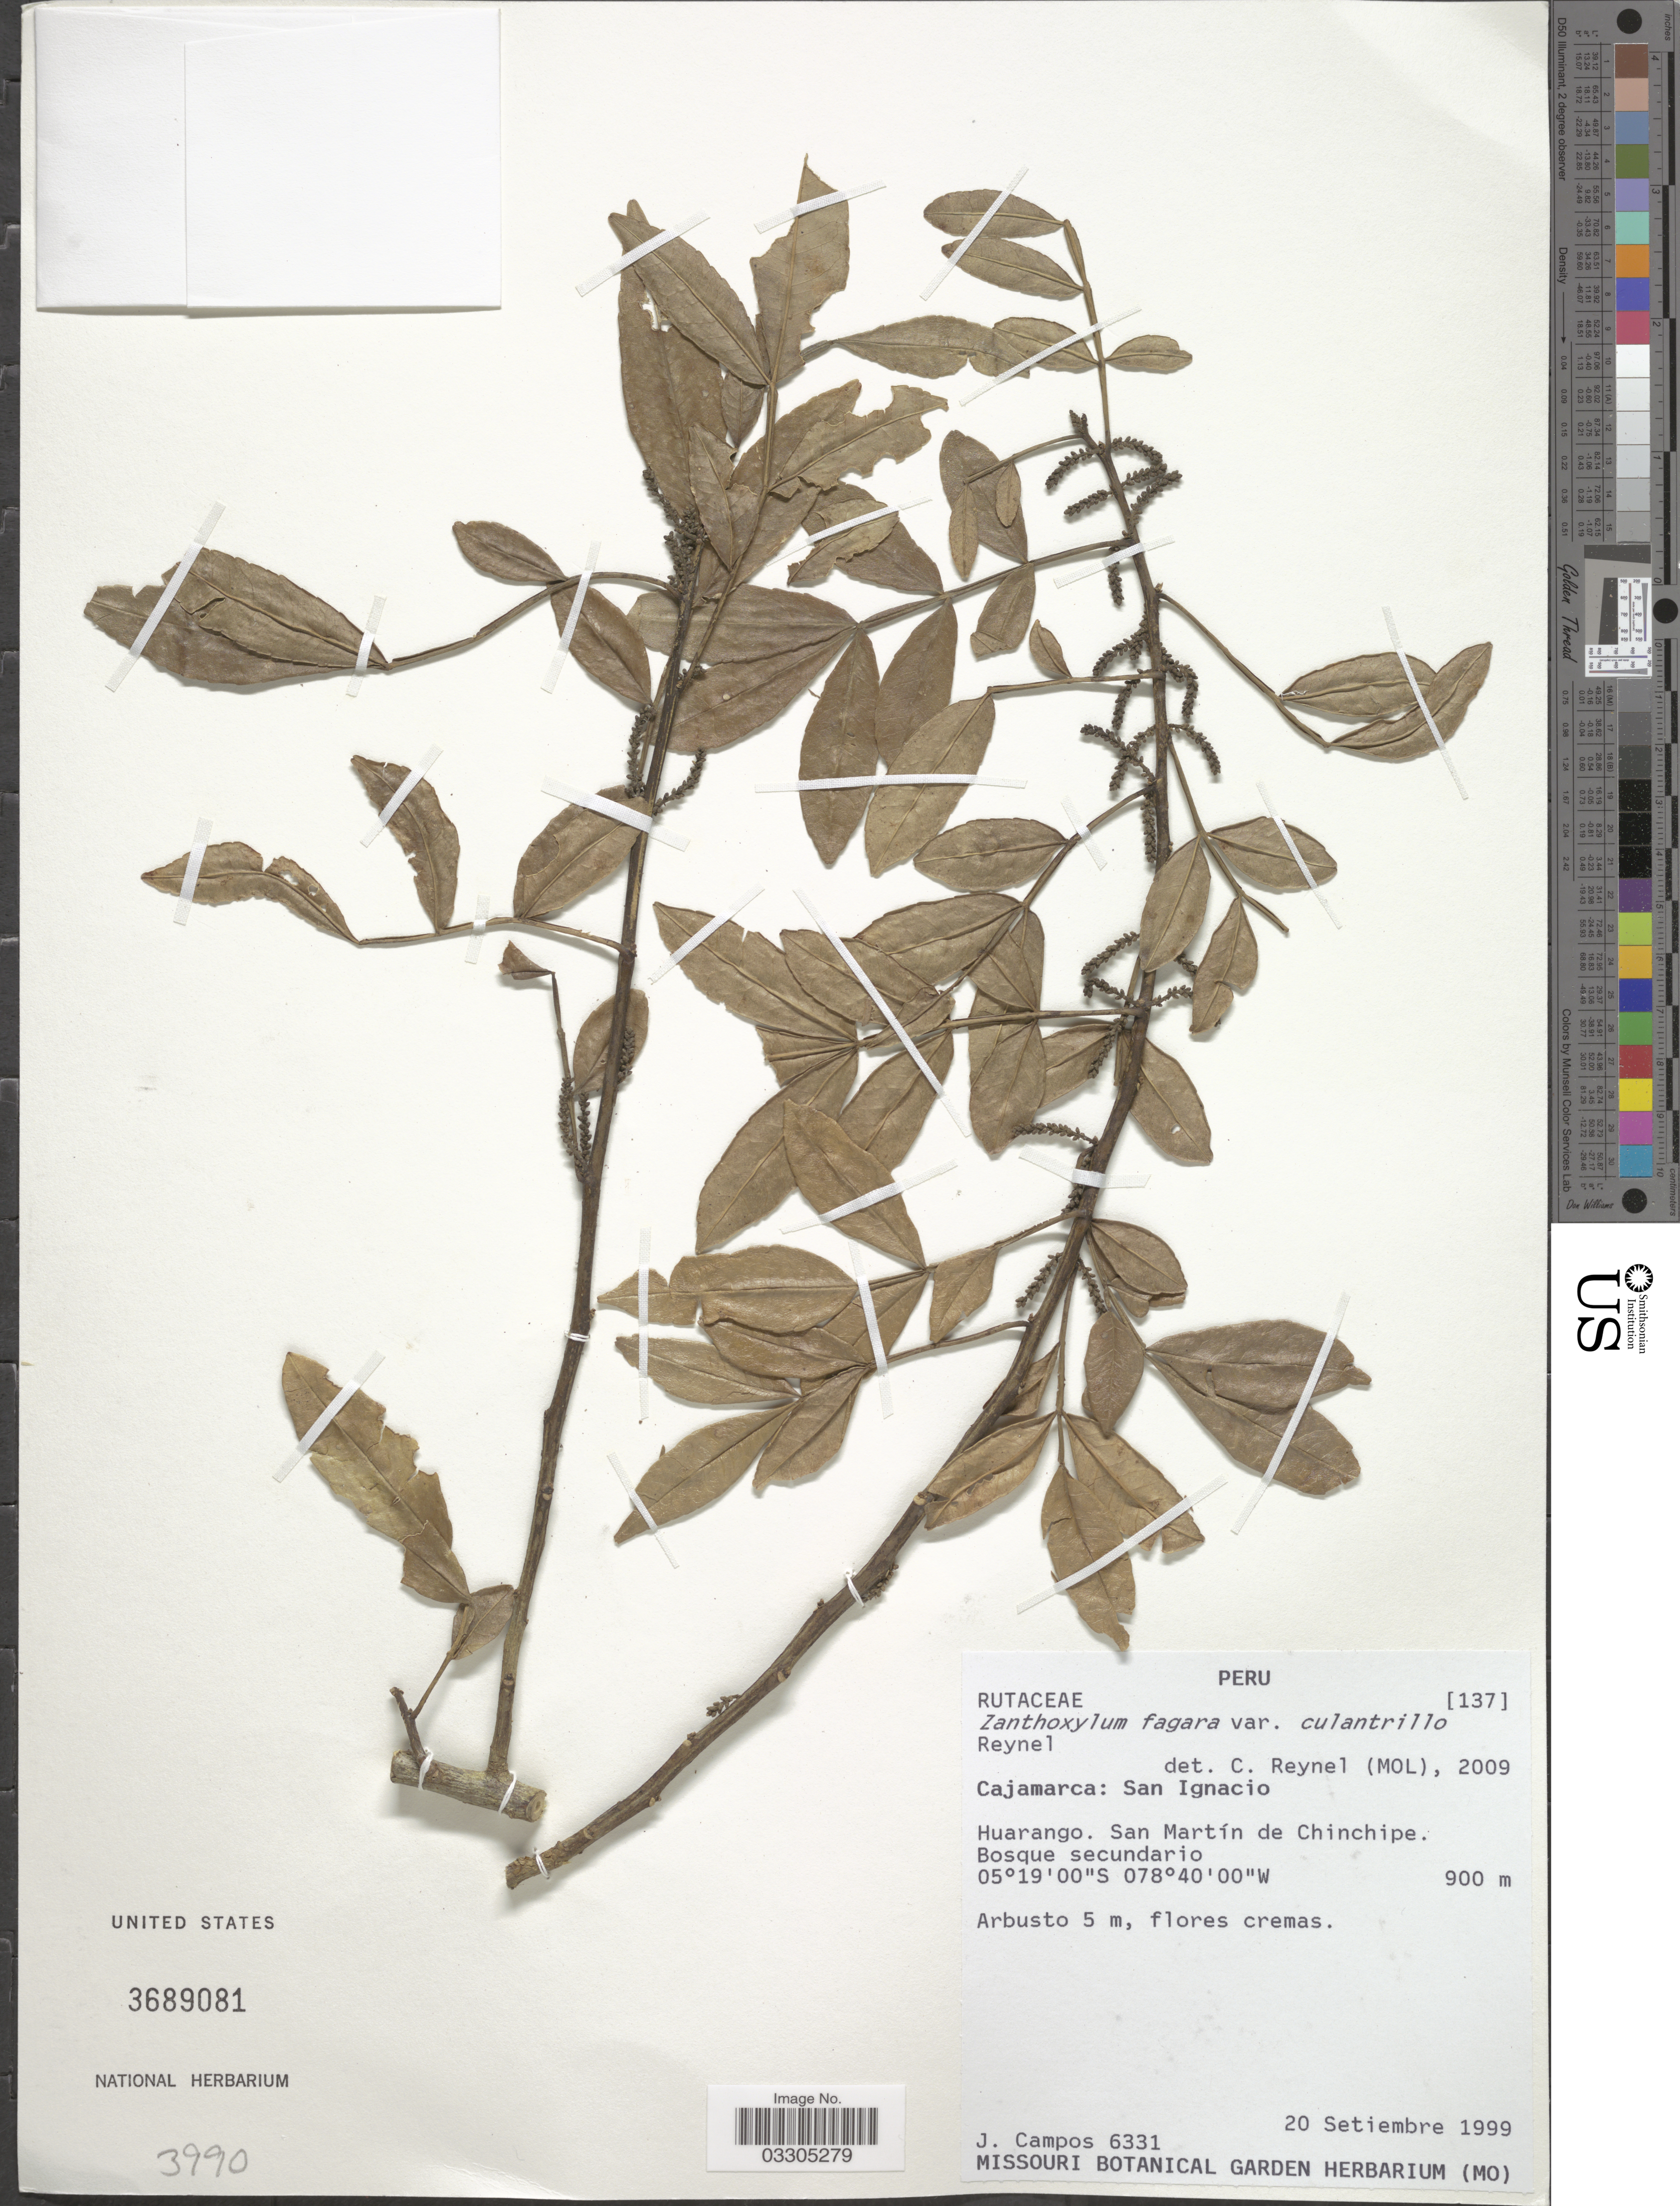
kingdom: Plantae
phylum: Tracheophyta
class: Magnoliopsida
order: Sapindales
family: Rutaceae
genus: Zanthoxylum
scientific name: Zanthoxylum fagara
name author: (L.) Sarg.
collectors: J. Campos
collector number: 6331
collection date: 1999-09-20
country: Peru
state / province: Cajamarca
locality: San Ignacio. Huarango. San Martín de Chinchipe.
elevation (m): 900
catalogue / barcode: US 3689081